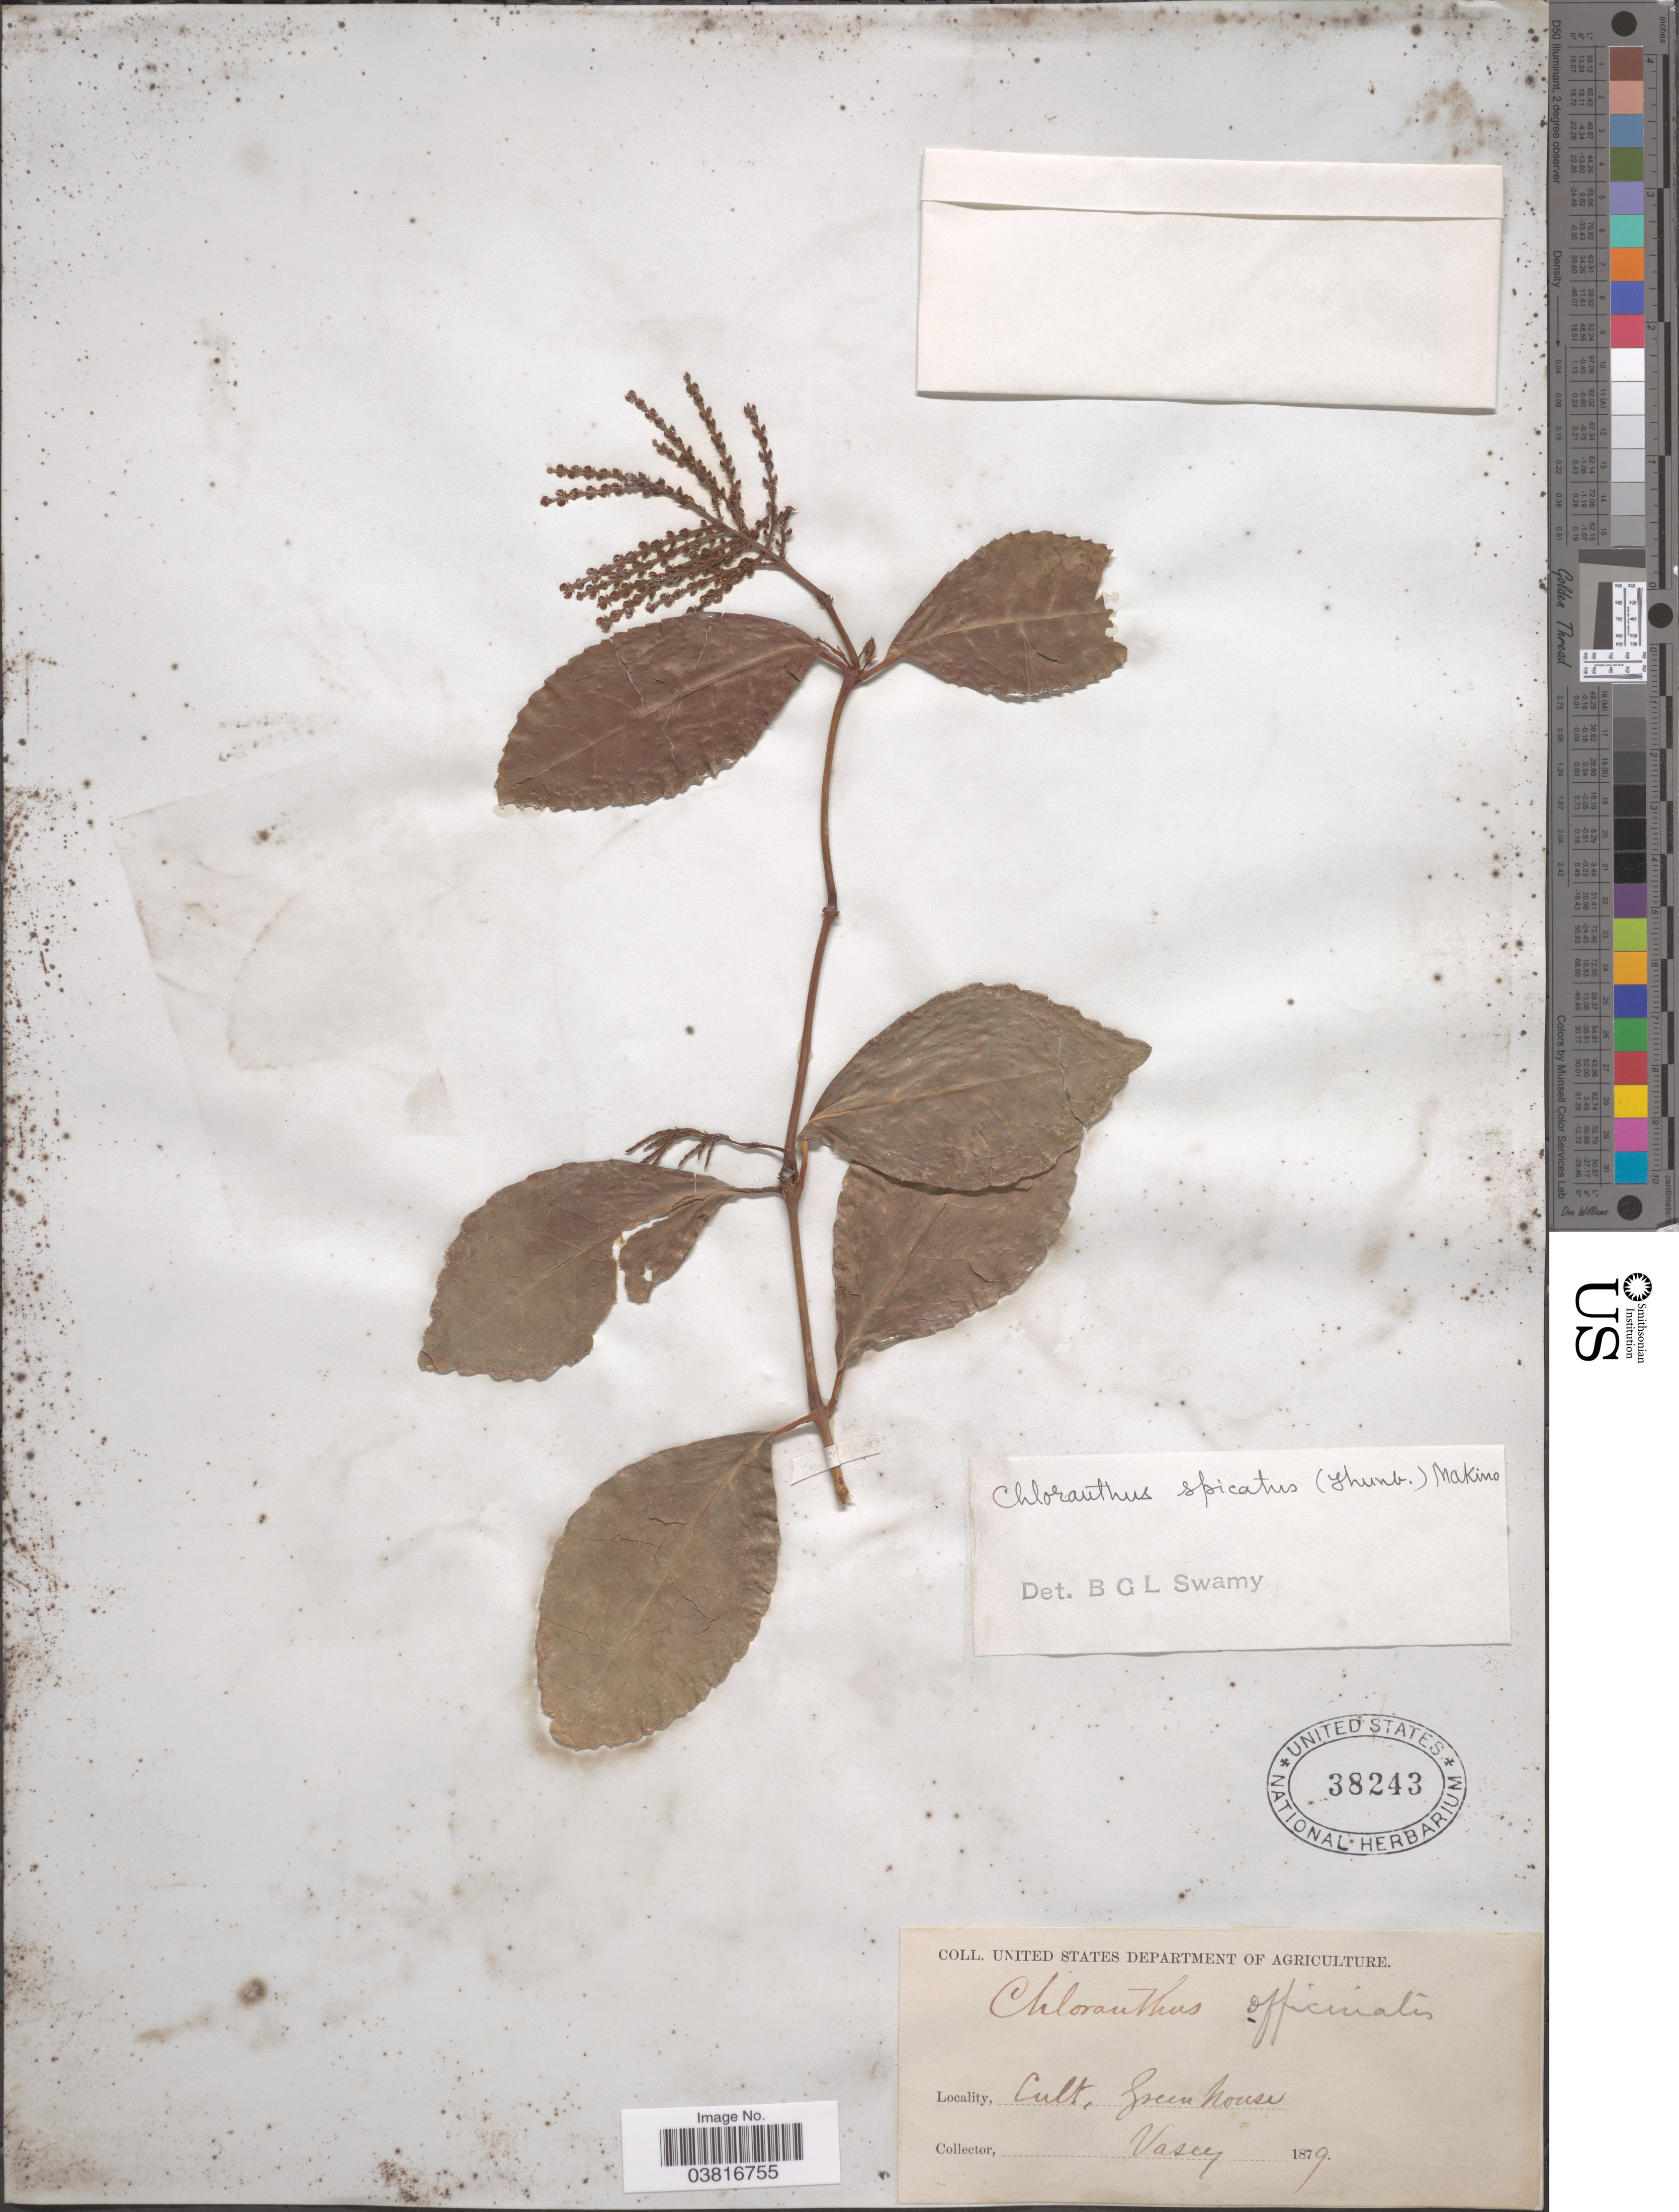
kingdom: Plantae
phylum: Tracheophyta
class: Magnoliopsida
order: Chloranthales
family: Chloranthaceae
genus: Chloranthus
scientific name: Chloranthus spicatus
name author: Makino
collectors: Vasey, --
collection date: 1879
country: United States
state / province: District of Columbia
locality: Cult. Green House.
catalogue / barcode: US 38243